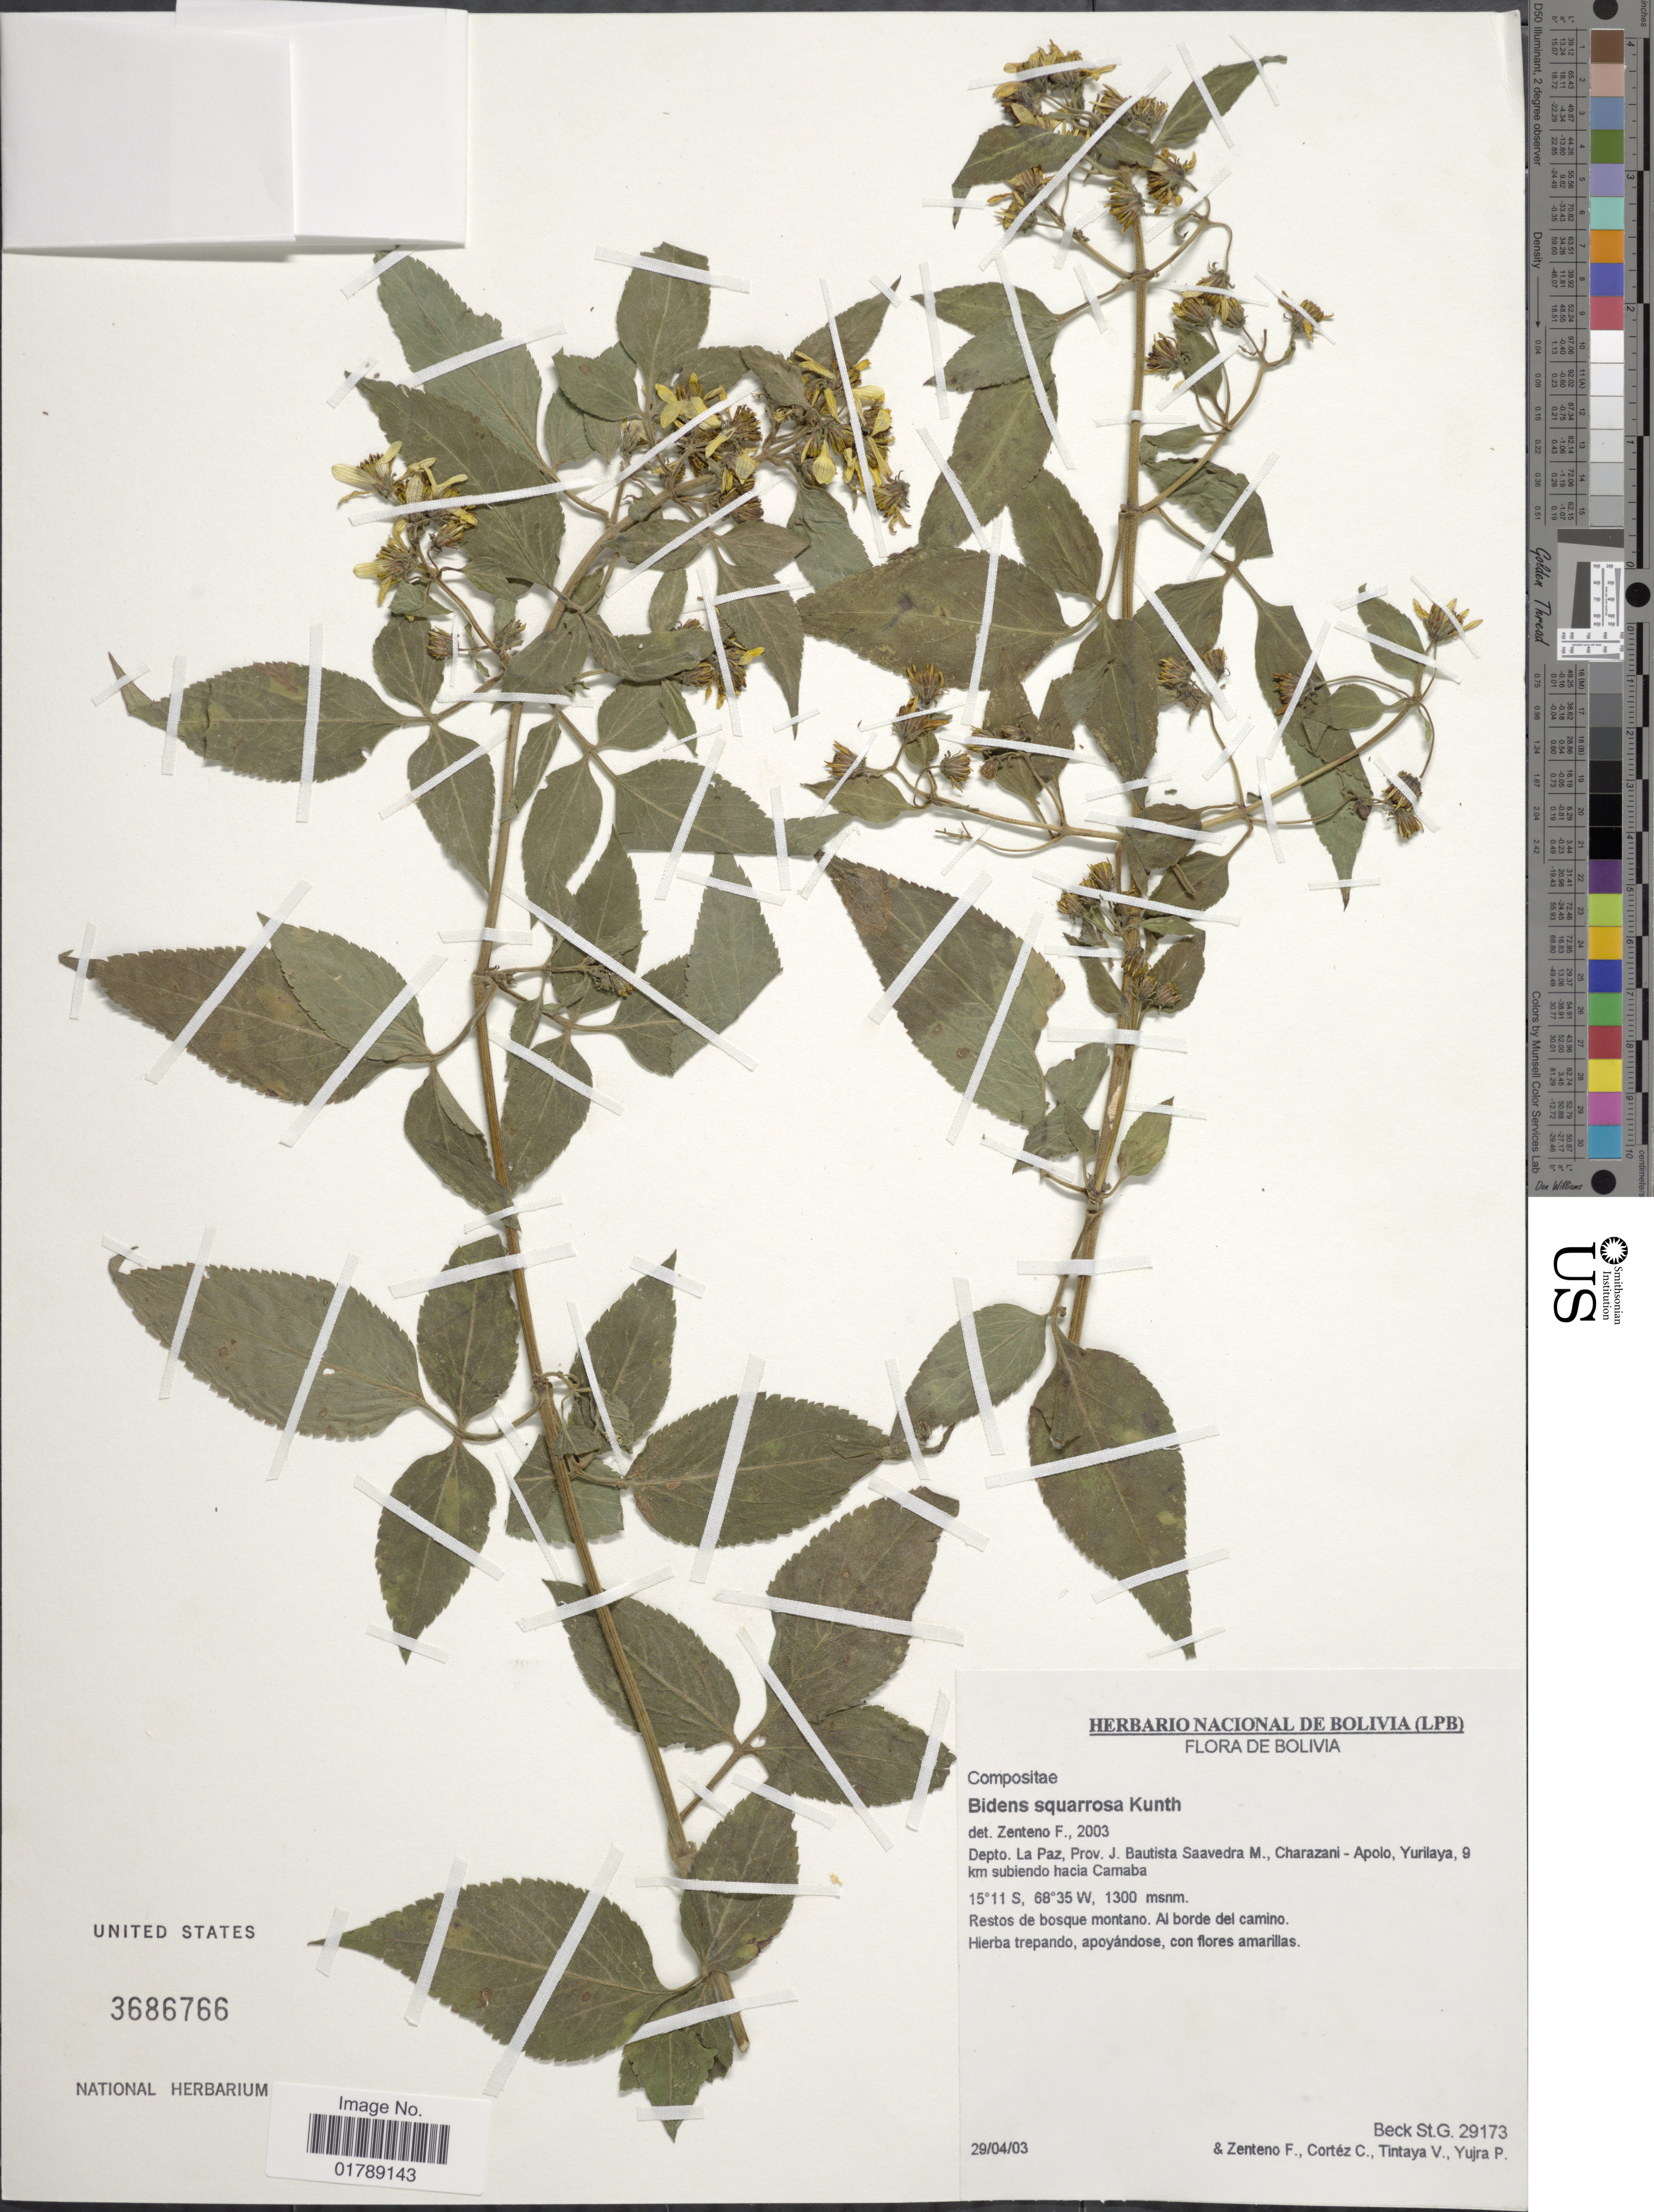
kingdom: Plantae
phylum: Tracheophyta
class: Magnoliopsida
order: Asterales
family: Asteraceae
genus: Bidens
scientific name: Bidens squarrosa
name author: Kunth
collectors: S. G. Beck, F. Zenteno, C. Cortez, V. Tintaya & P. Yujra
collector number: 29173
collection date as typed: Transcribed d/m/y: 29/4/3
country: Bolivia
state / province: La Paz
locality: Prov. J. Bautista Saavedra M., Charazani-Apolo, Yurilaya, 9 km subiendo hacia Camaba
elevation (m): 1300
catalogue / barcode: US 3686766